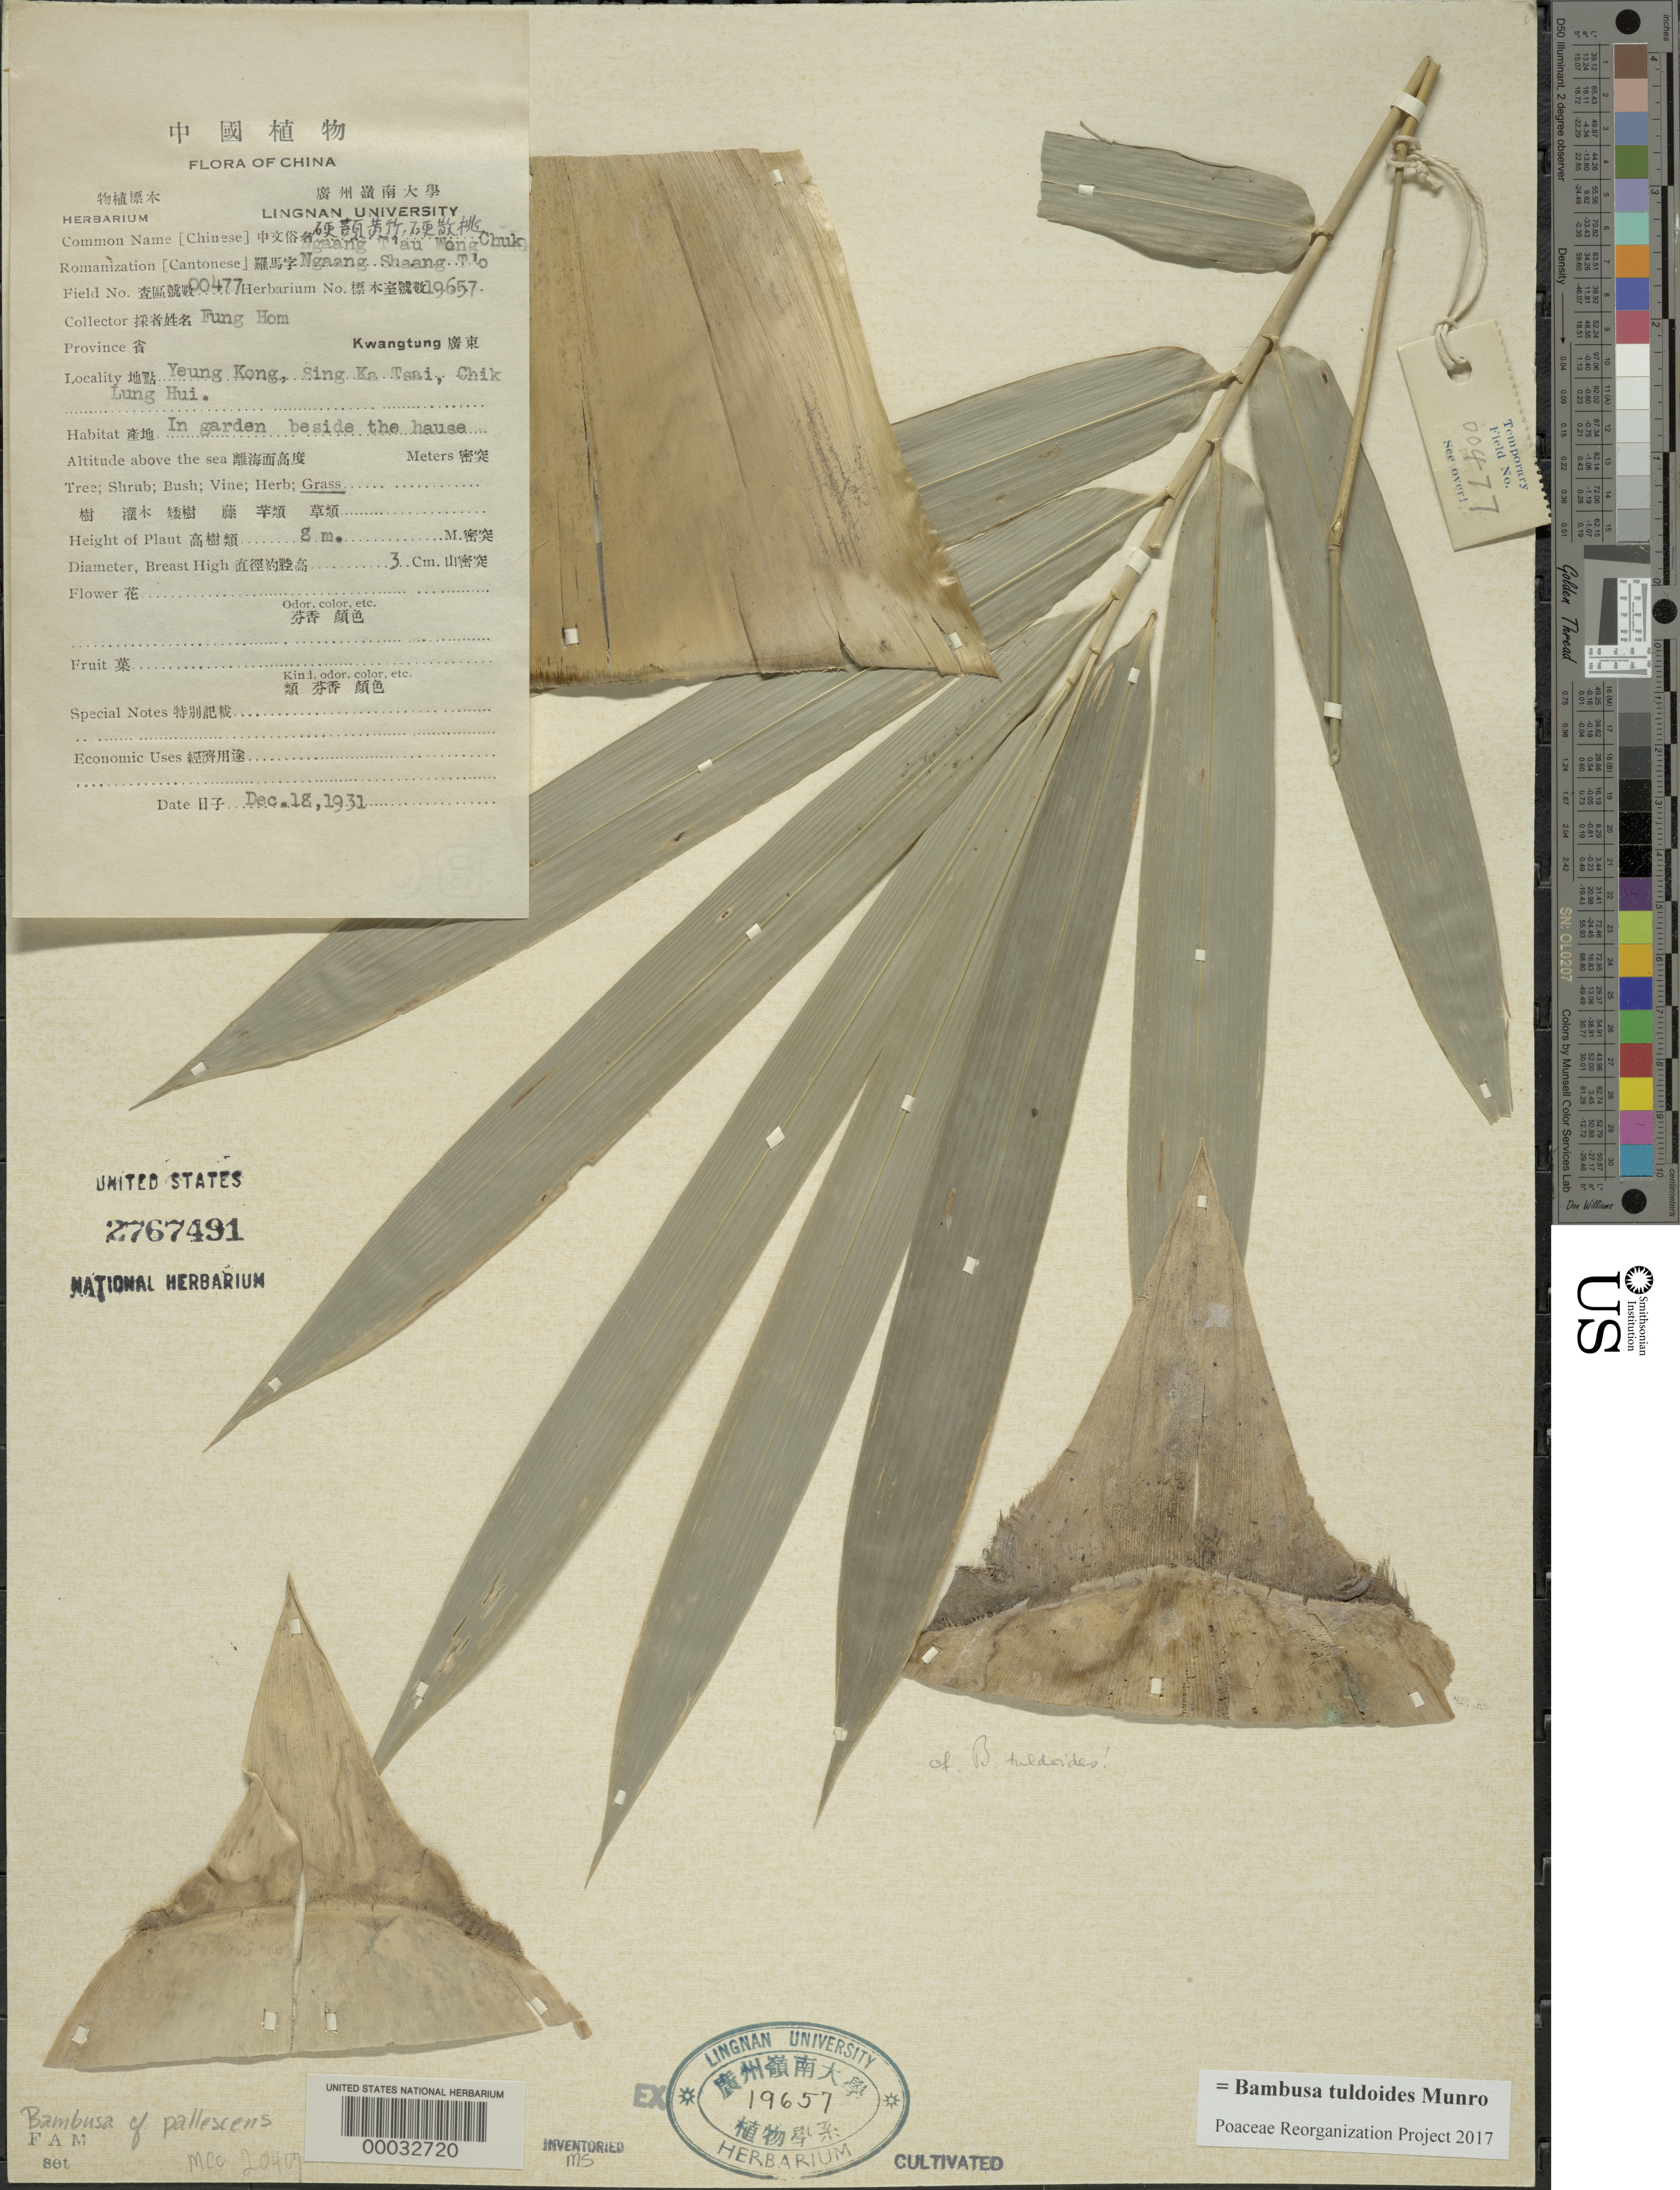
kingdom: Plantae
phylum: Tracheophyta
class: Liliopsida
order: Poales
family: Poaceae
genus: Bambusa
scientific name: Bambusa tuldoides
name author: Munro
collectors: H. L. Fung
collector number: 477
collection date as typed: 18 Dec 1931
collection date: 1931-12-18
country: China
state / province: Guangdong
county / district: Guangzhou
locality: Yeung kong, sing ka tsai, chik lung hui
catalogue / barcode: US 2767491